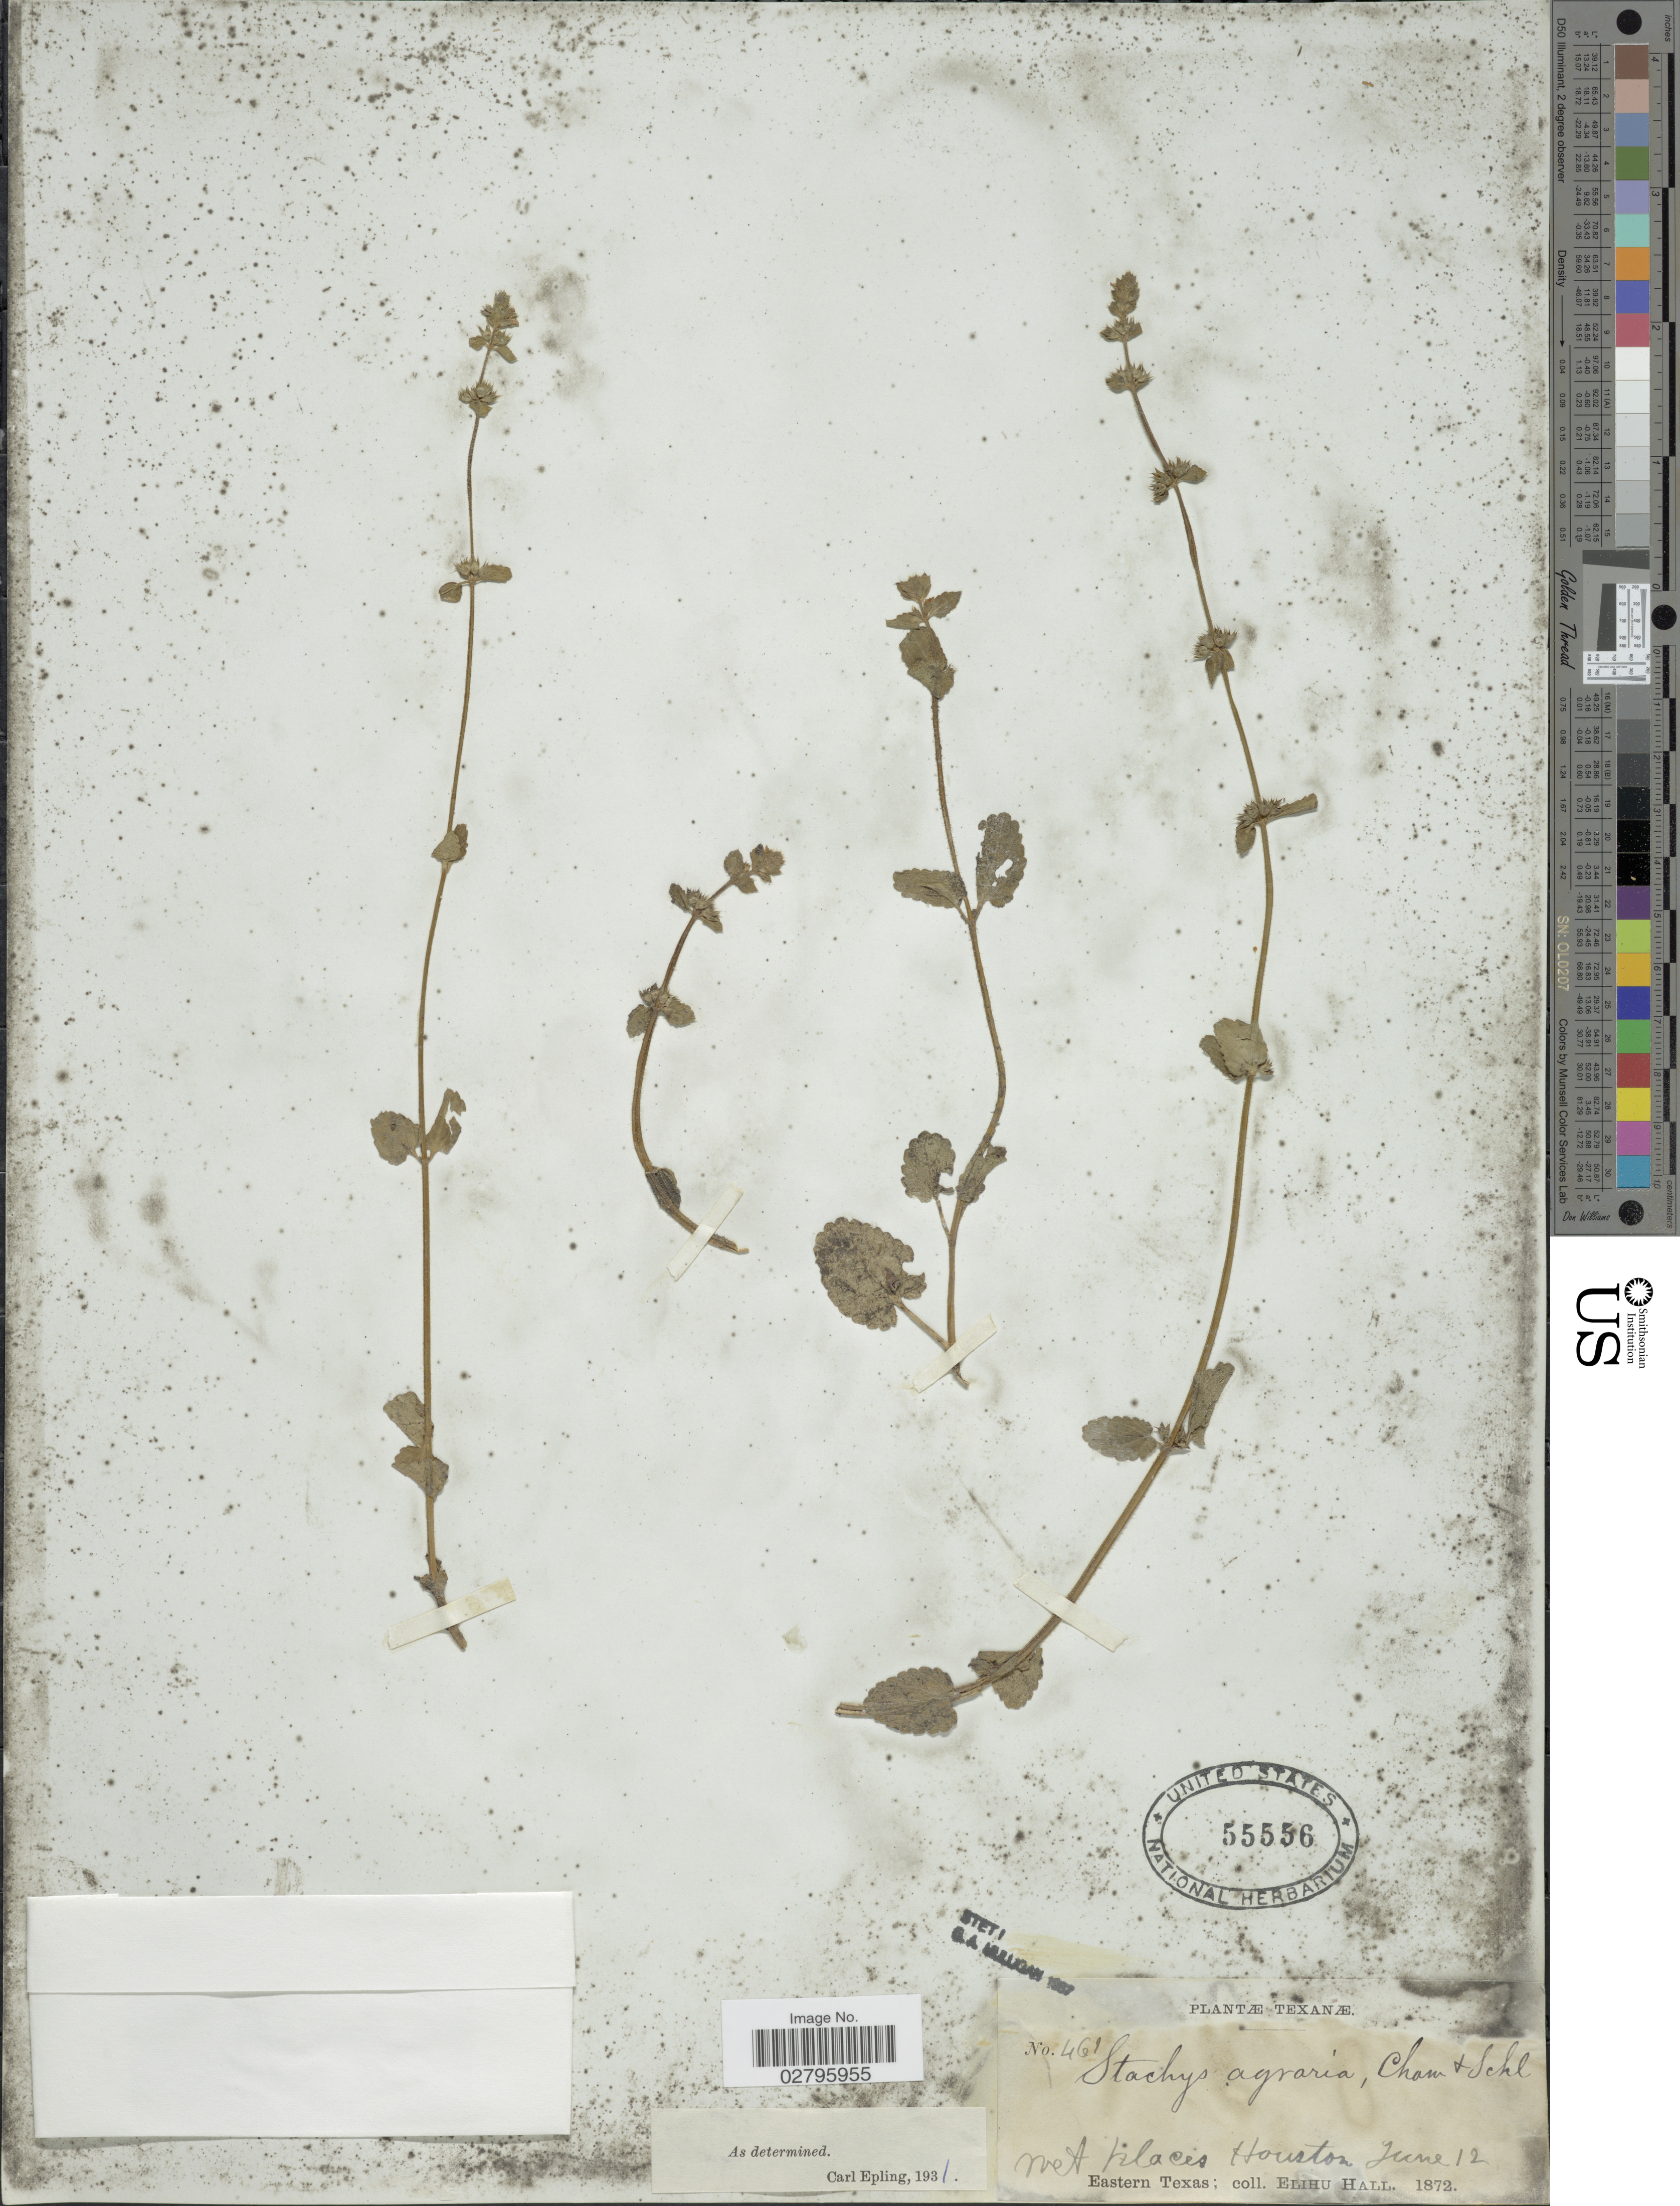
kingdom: Plantae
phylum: Tracheophyta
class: Magnoliopsida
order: Lamiales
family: Lamiaceae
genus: Stachys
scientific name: Stachys agraria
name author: Schltdl. & Cham.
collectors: E. Hall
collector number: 461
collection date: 1872-06-12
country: United States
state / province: Texas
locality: Texanæ. Wet places Houston. Eastern Texas.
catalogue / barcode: US 55556